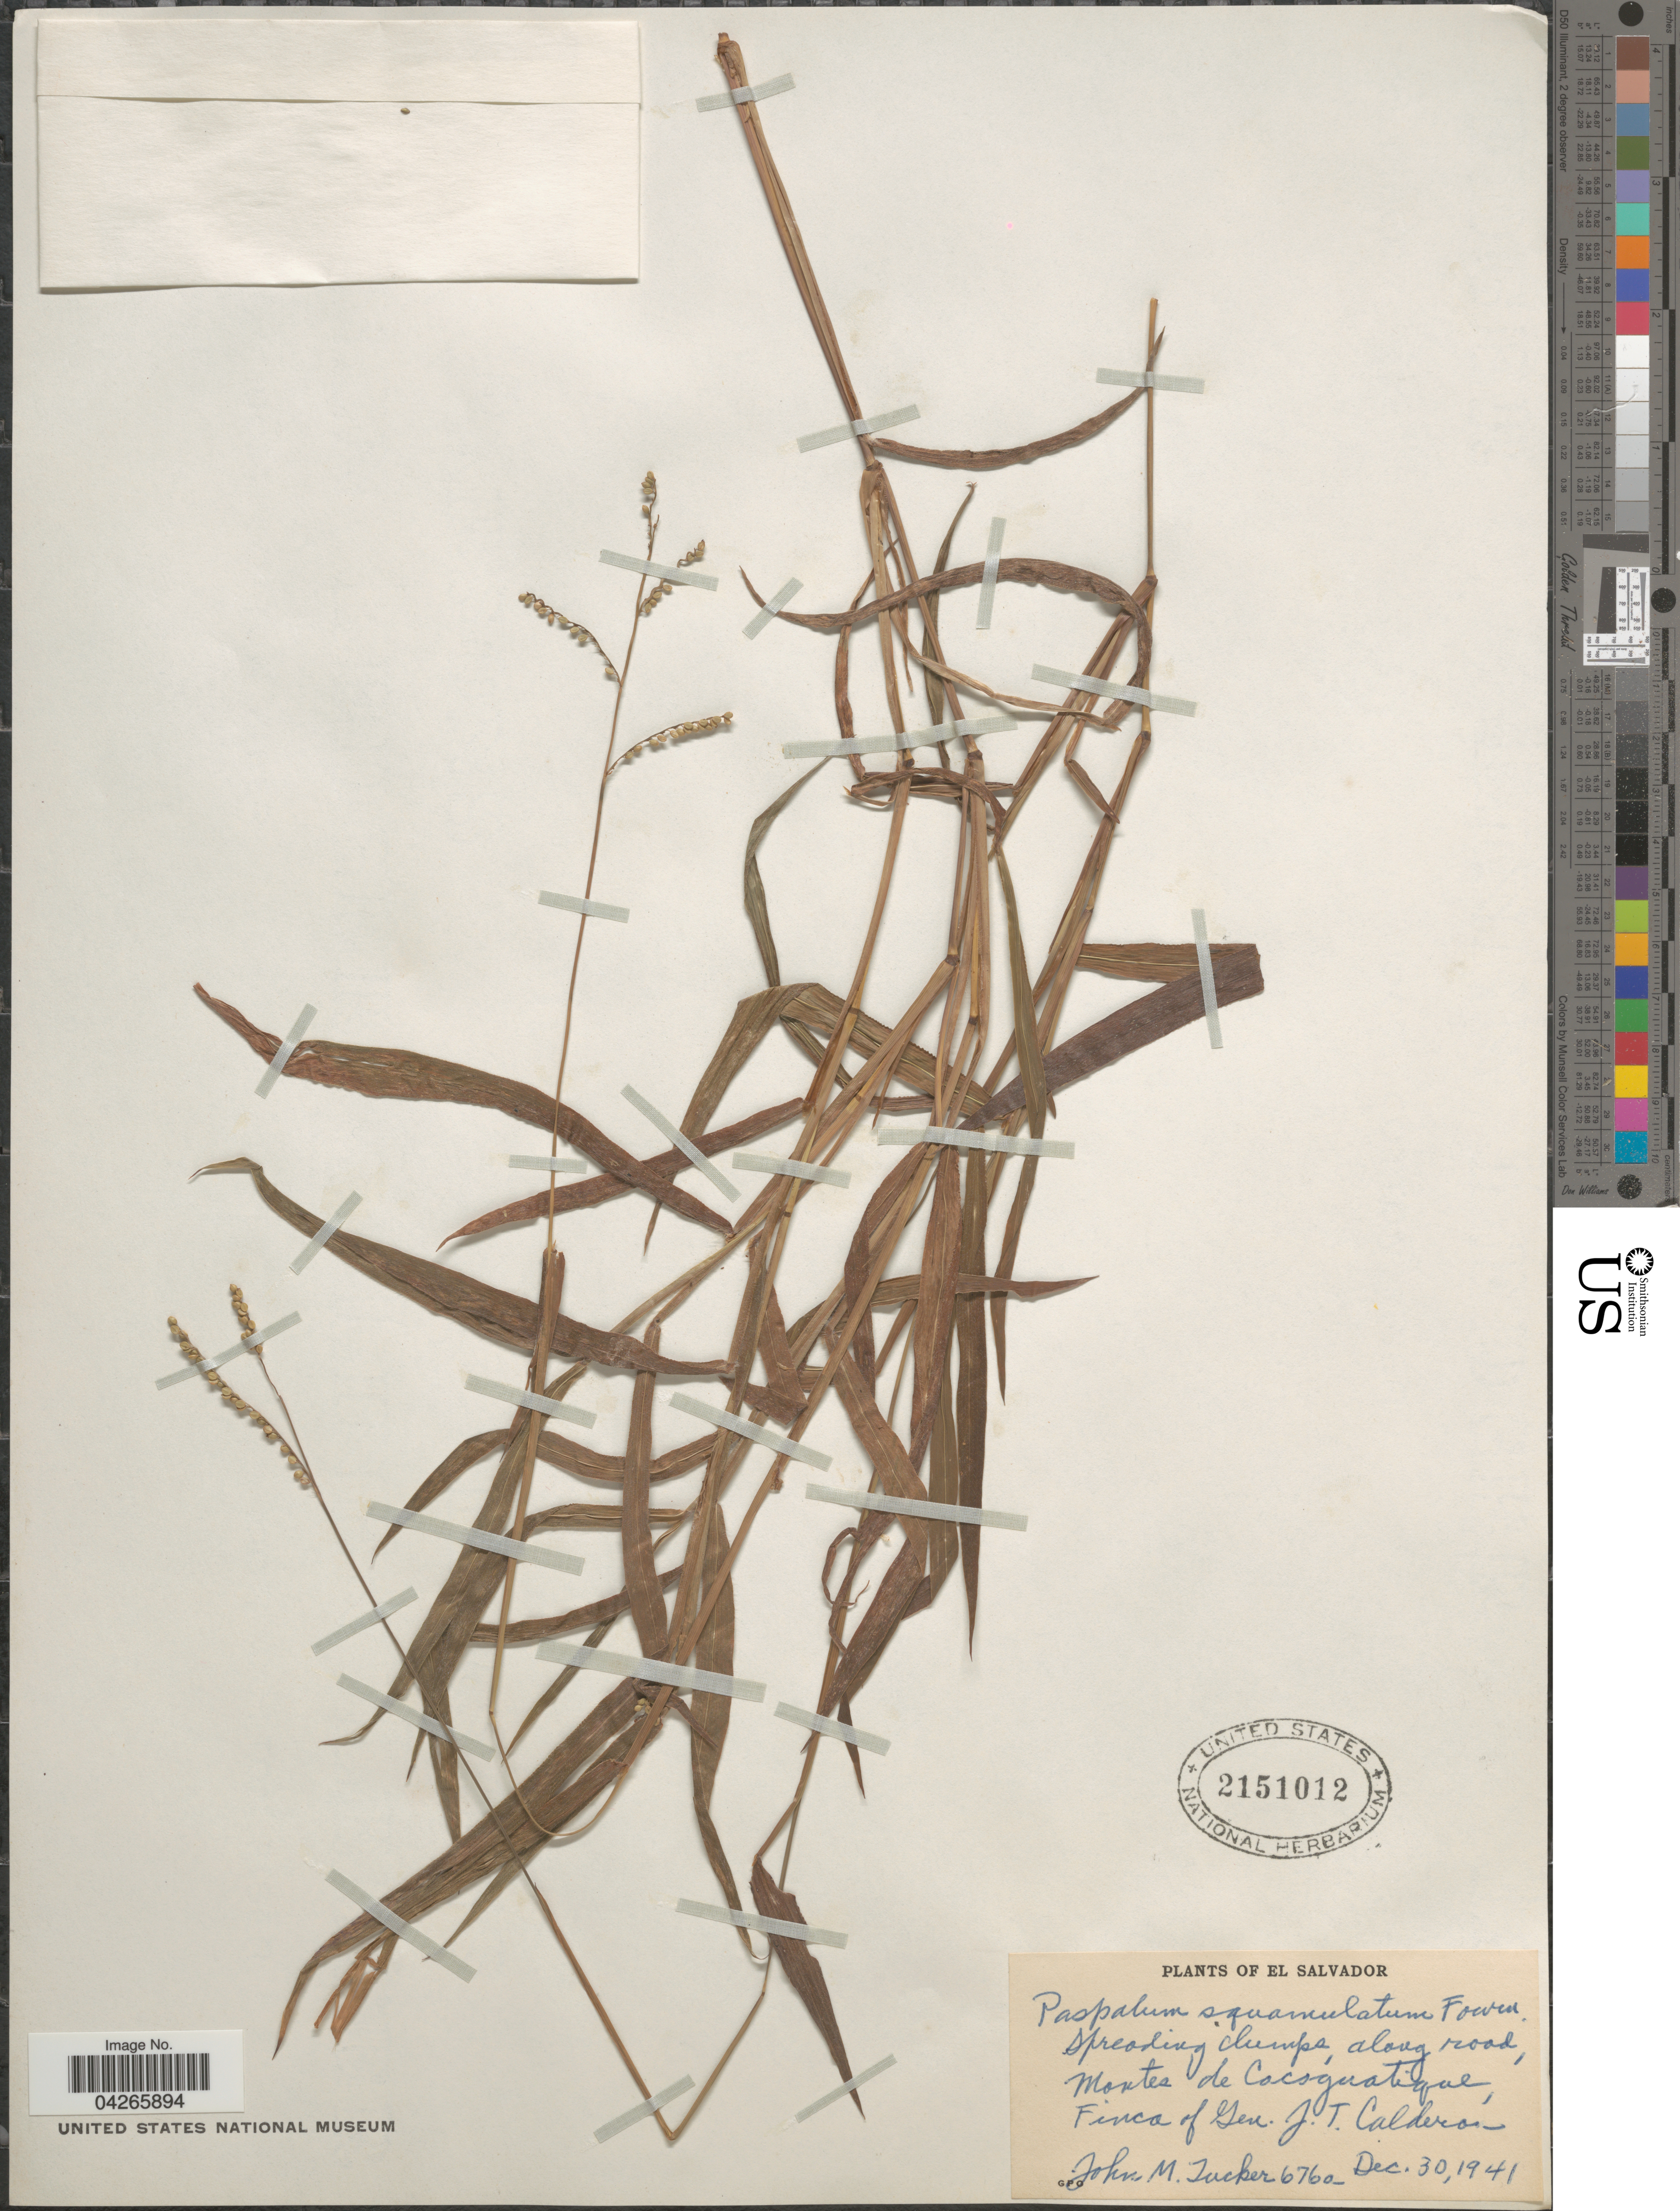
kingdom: Plantae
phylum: Tracheophyta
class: Liliopsida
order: Poales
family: Poaceae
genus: Paspalum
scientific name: Paspalum squamulatum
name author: E. Fourn.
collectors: J. M. Tucker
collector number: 6760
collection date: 1941-12-30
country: El Salvador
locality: Along road, Montes de Cacaguatique, Finca of Gen. J.T. Caldero.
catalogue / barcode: US 2151012